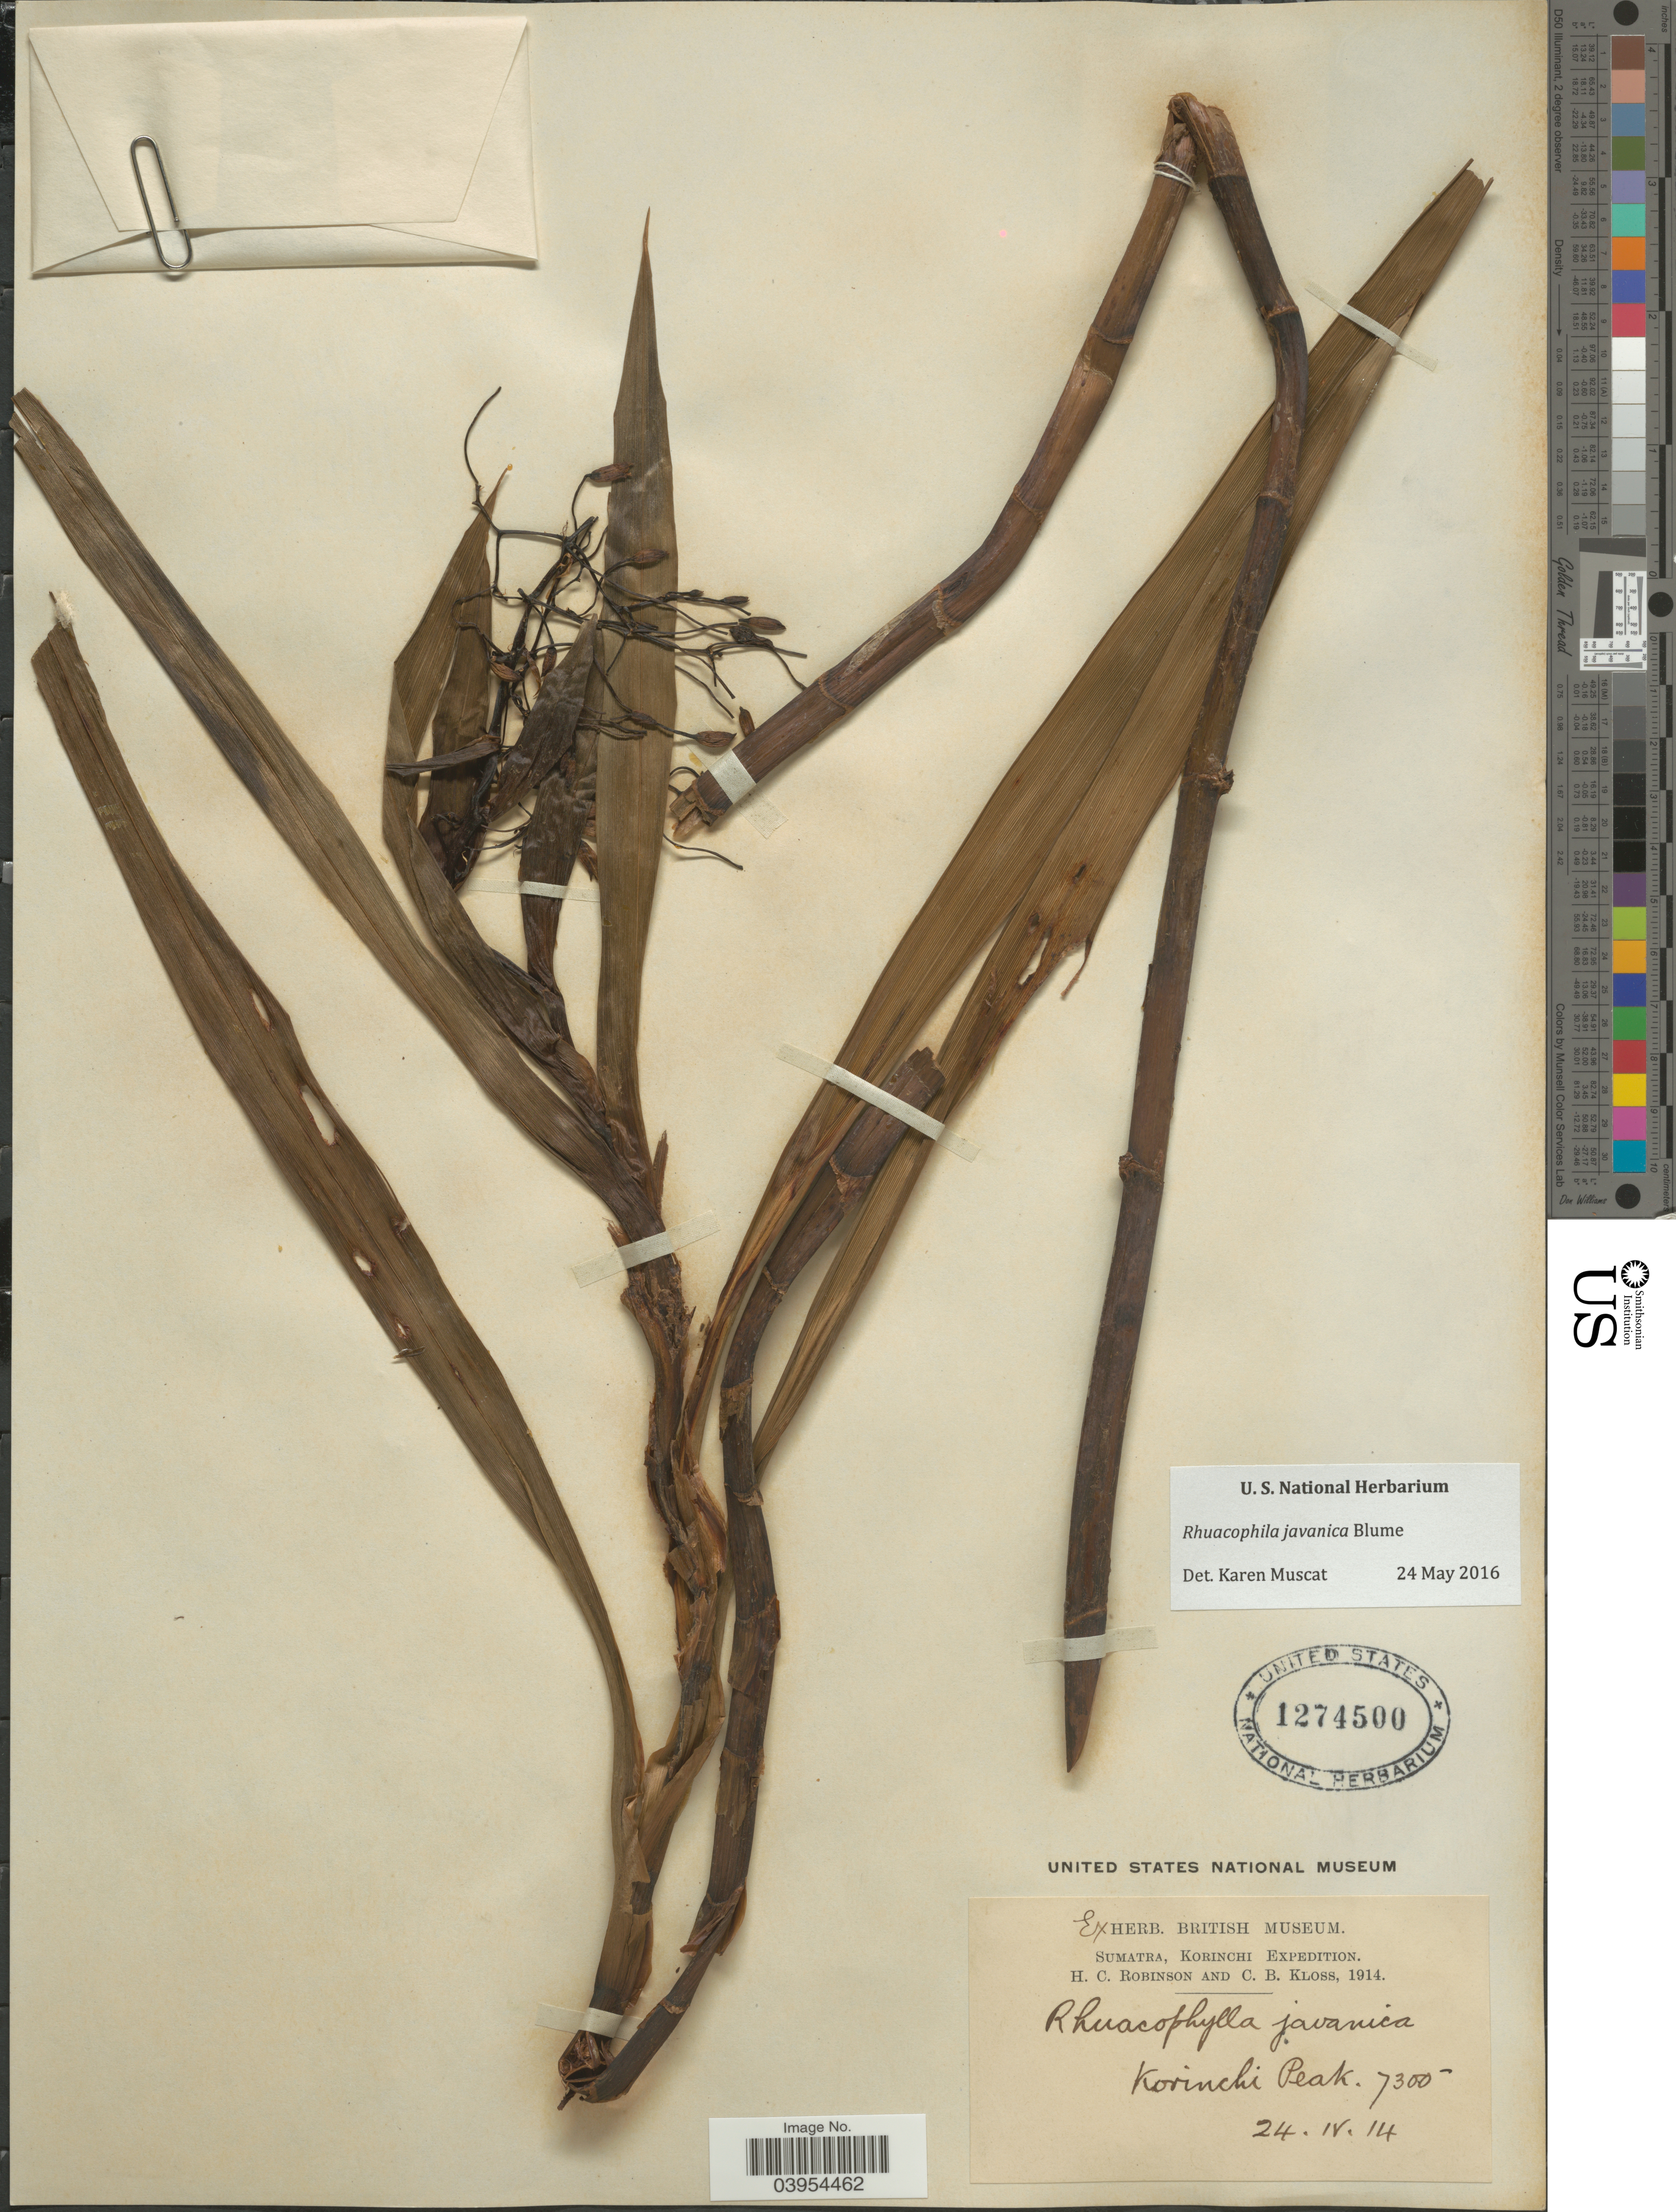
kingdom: Plantae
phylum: Tracheophyta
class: Liliopsida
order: Asparagales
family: Asphodelaceae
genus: Dianella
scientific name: Dianella javanica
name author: Blume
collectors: H. C. Robinson & C. Kloss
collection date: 1914-04-24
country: Indonesia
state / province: Sumatra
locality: Korinchi Peak.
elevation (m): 2225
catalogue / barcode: US 1274500